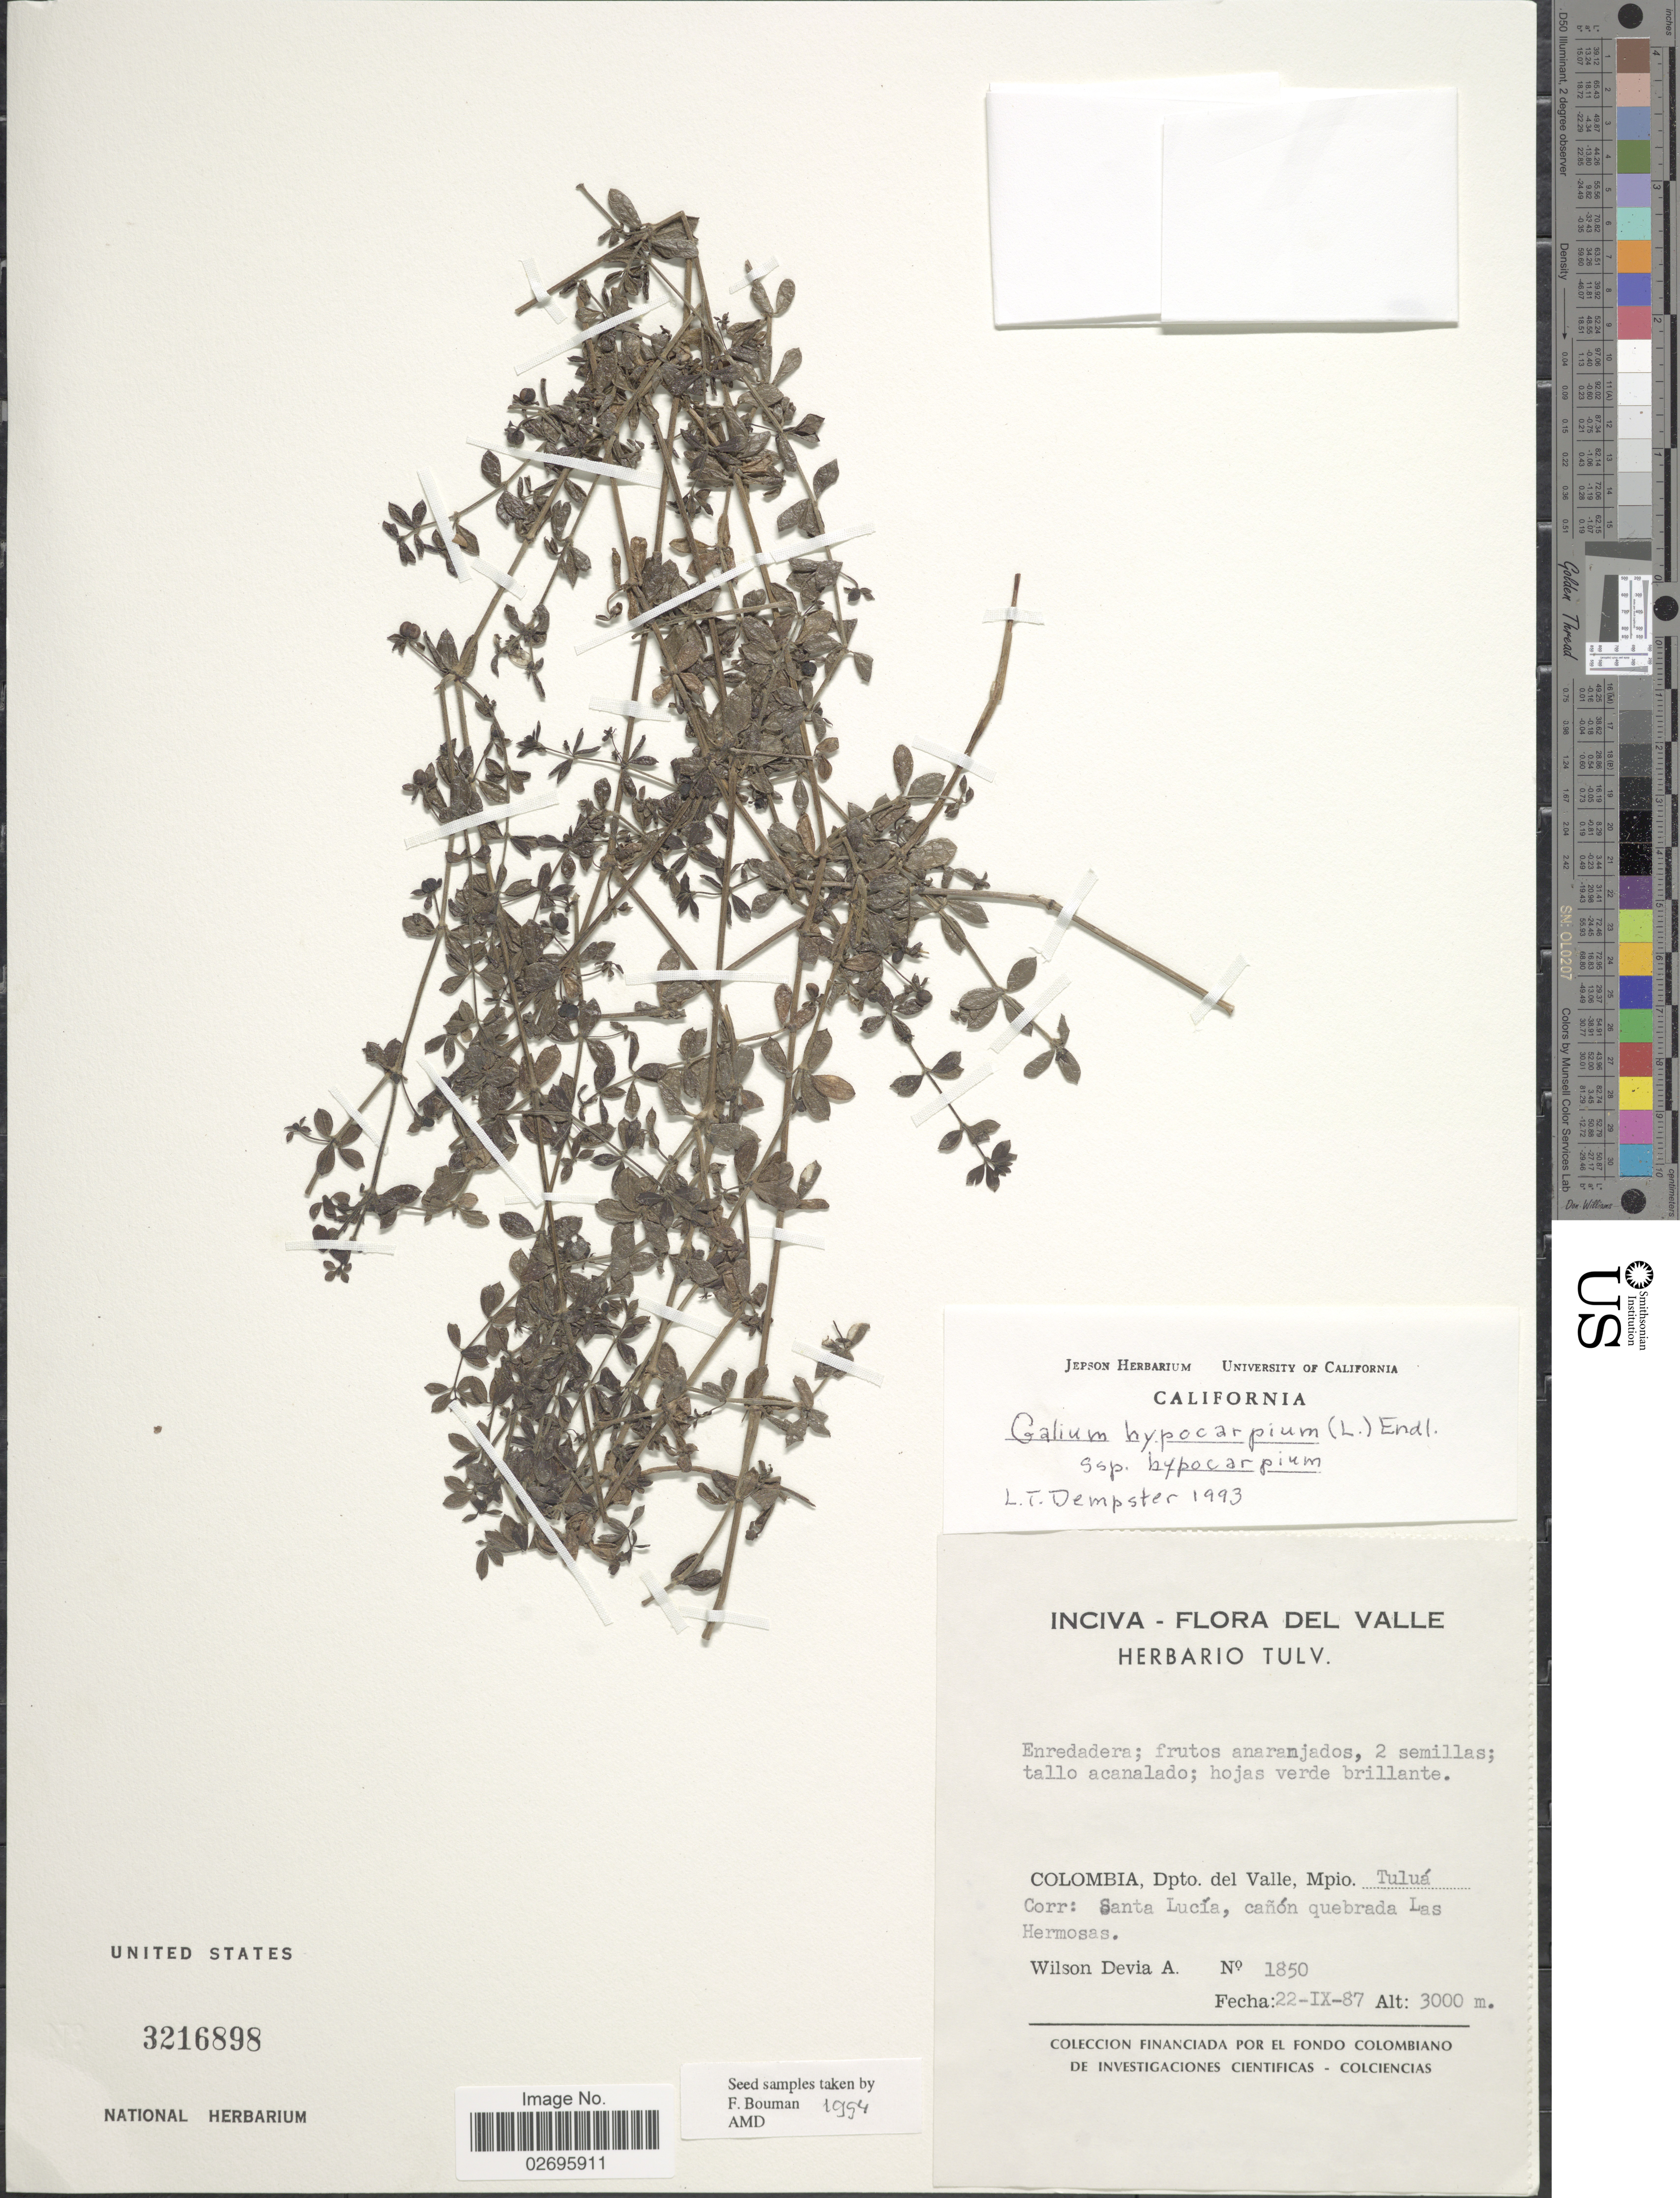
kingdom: Plantae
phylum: Tracheophyta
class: Magnoliopsida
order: Gentianales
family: Rubiaceae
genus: Galium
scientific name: Galium hypocarpium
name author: (L.) Endl. ex Griseb.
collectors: W. Devia A.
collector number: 1850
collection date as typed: Transcribed d/m/y: 22/9/87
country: Colombia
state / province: Valle del Cauca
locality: Dpto del Valle, Mpio Tuluá Cprr: Santa Lucía, cañon quebrada Las Hermosas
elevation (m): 3000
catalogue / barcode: US 3216898